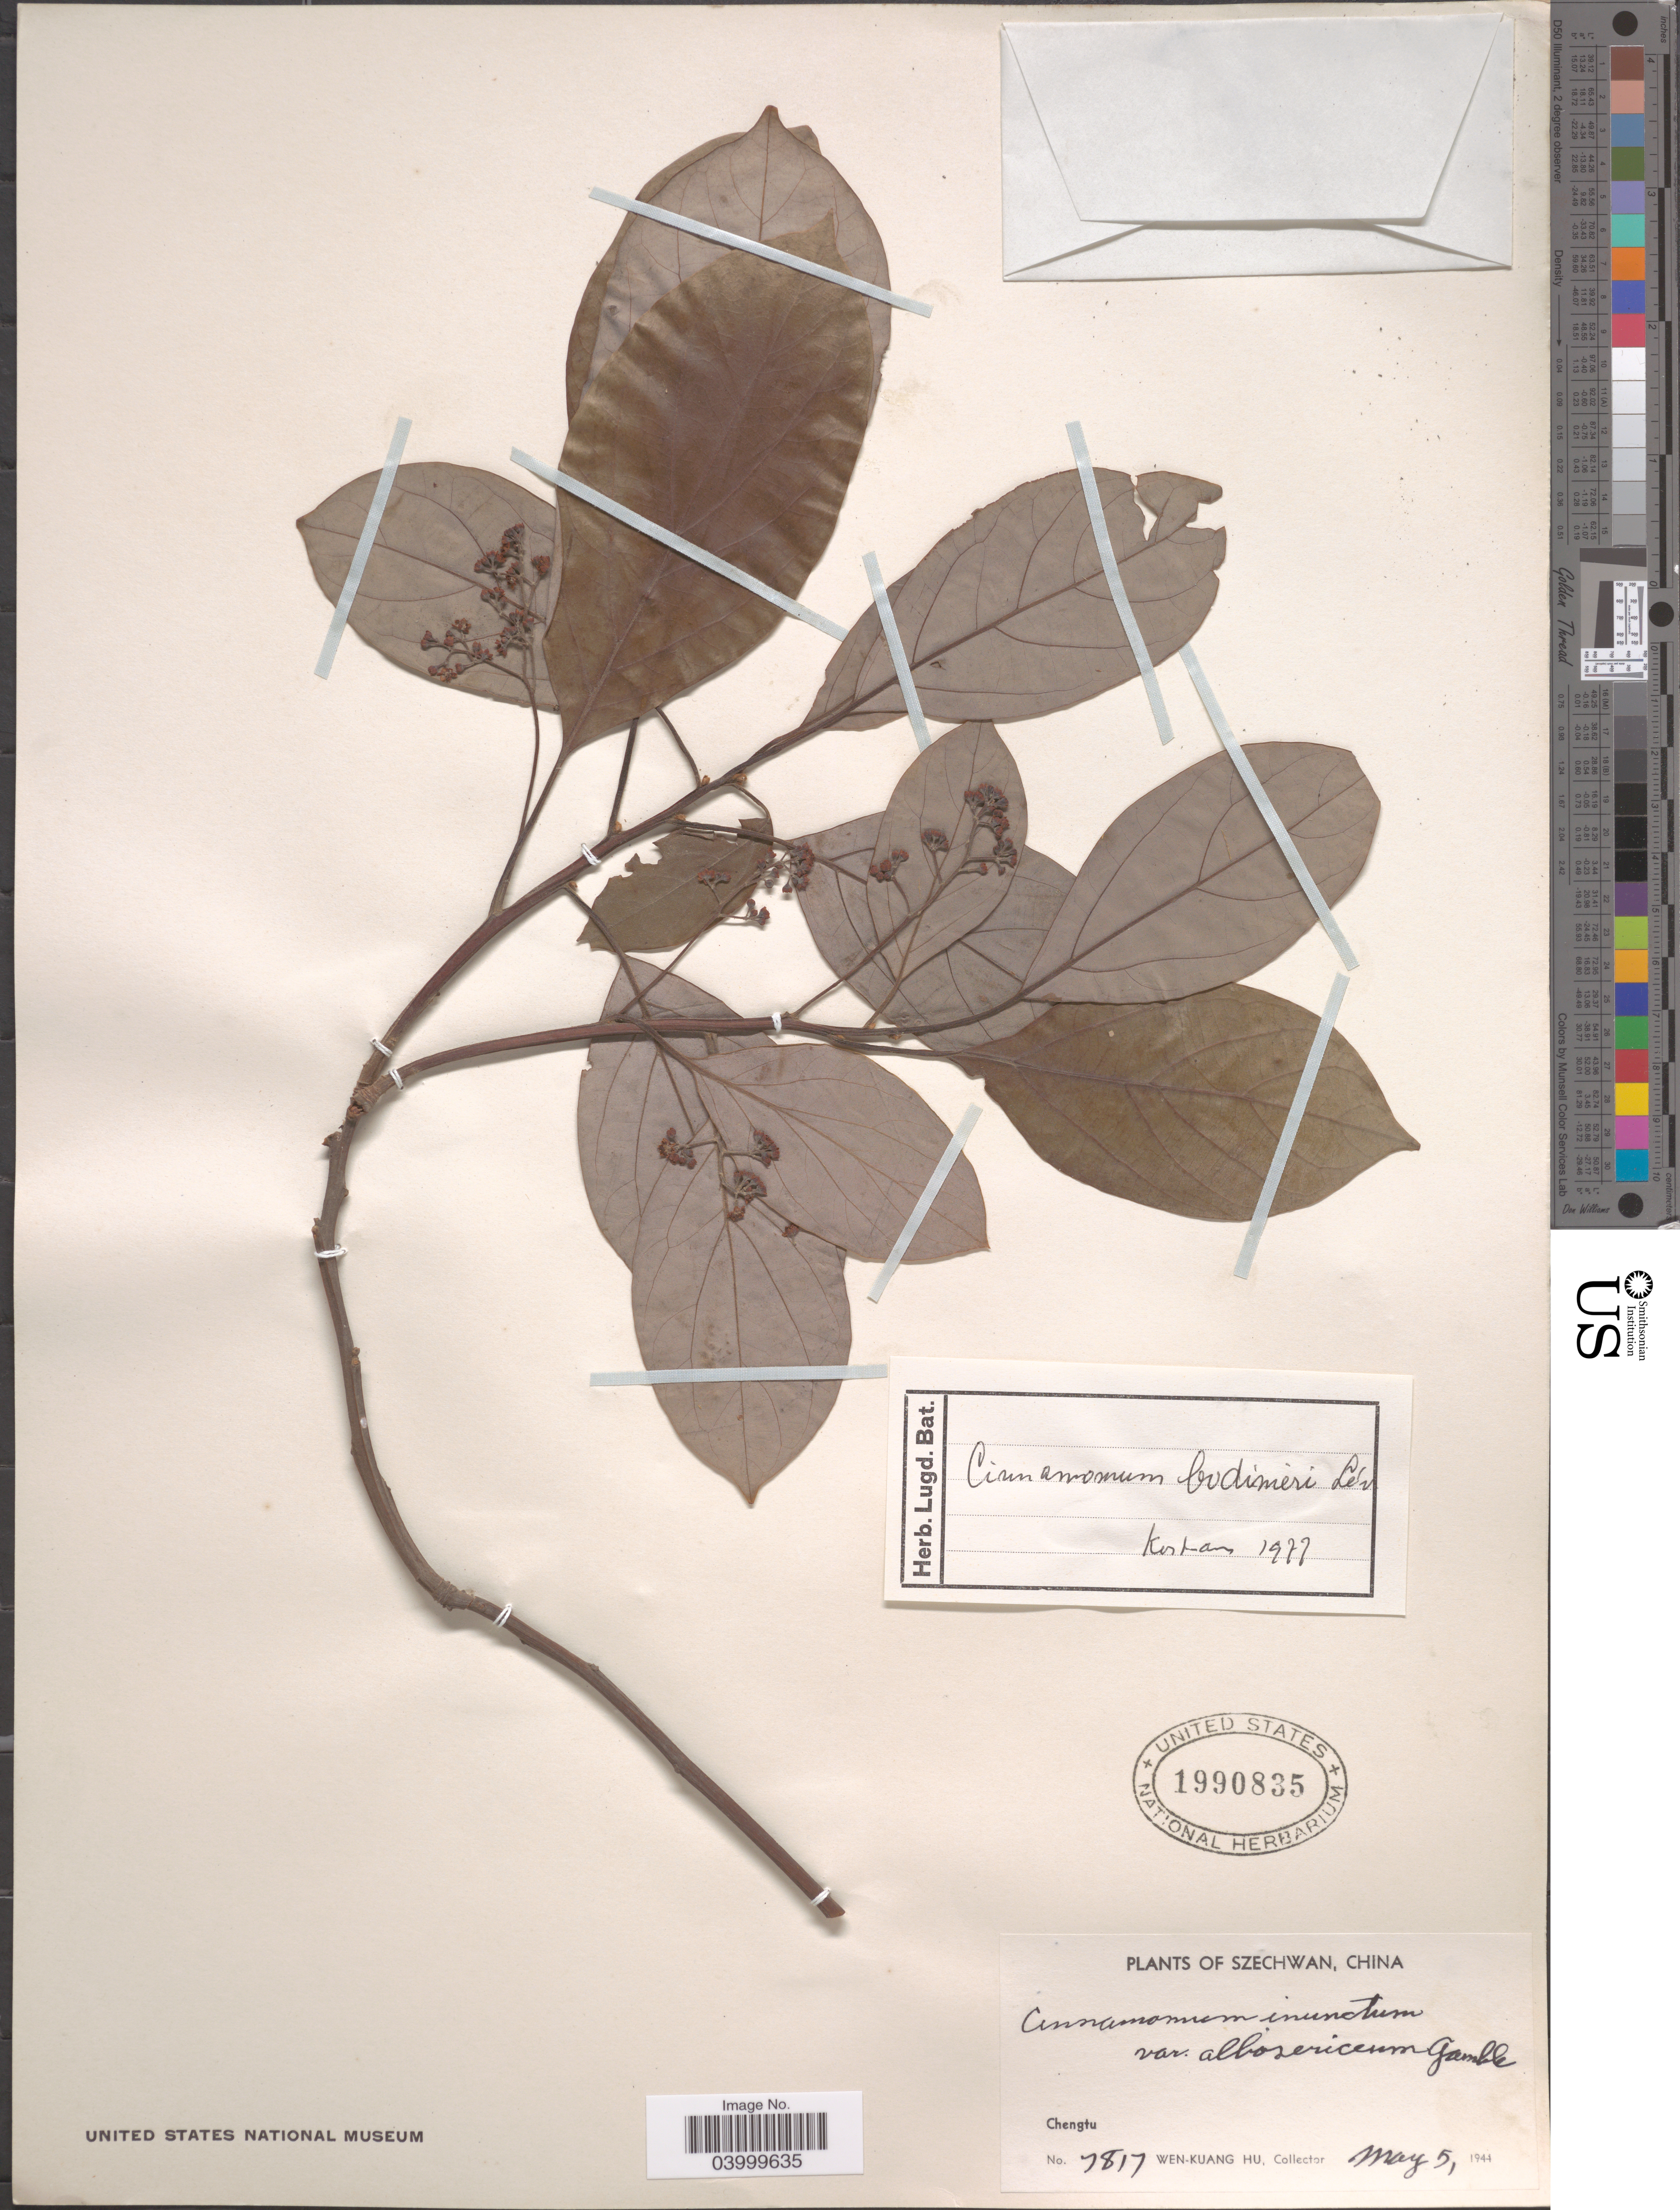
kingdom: Plantae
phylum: Tracheophyta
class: Magnoliopsida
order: Laurales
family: Lauraceae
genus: Cinnamomum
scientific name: Cinnamomum bodinieri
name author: H. Lév.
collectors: W. K. Hu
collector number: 7817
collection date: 1944-05-05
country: China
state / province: Sichuan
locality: Szechwan. Chengtu.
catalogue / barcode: US 1990835